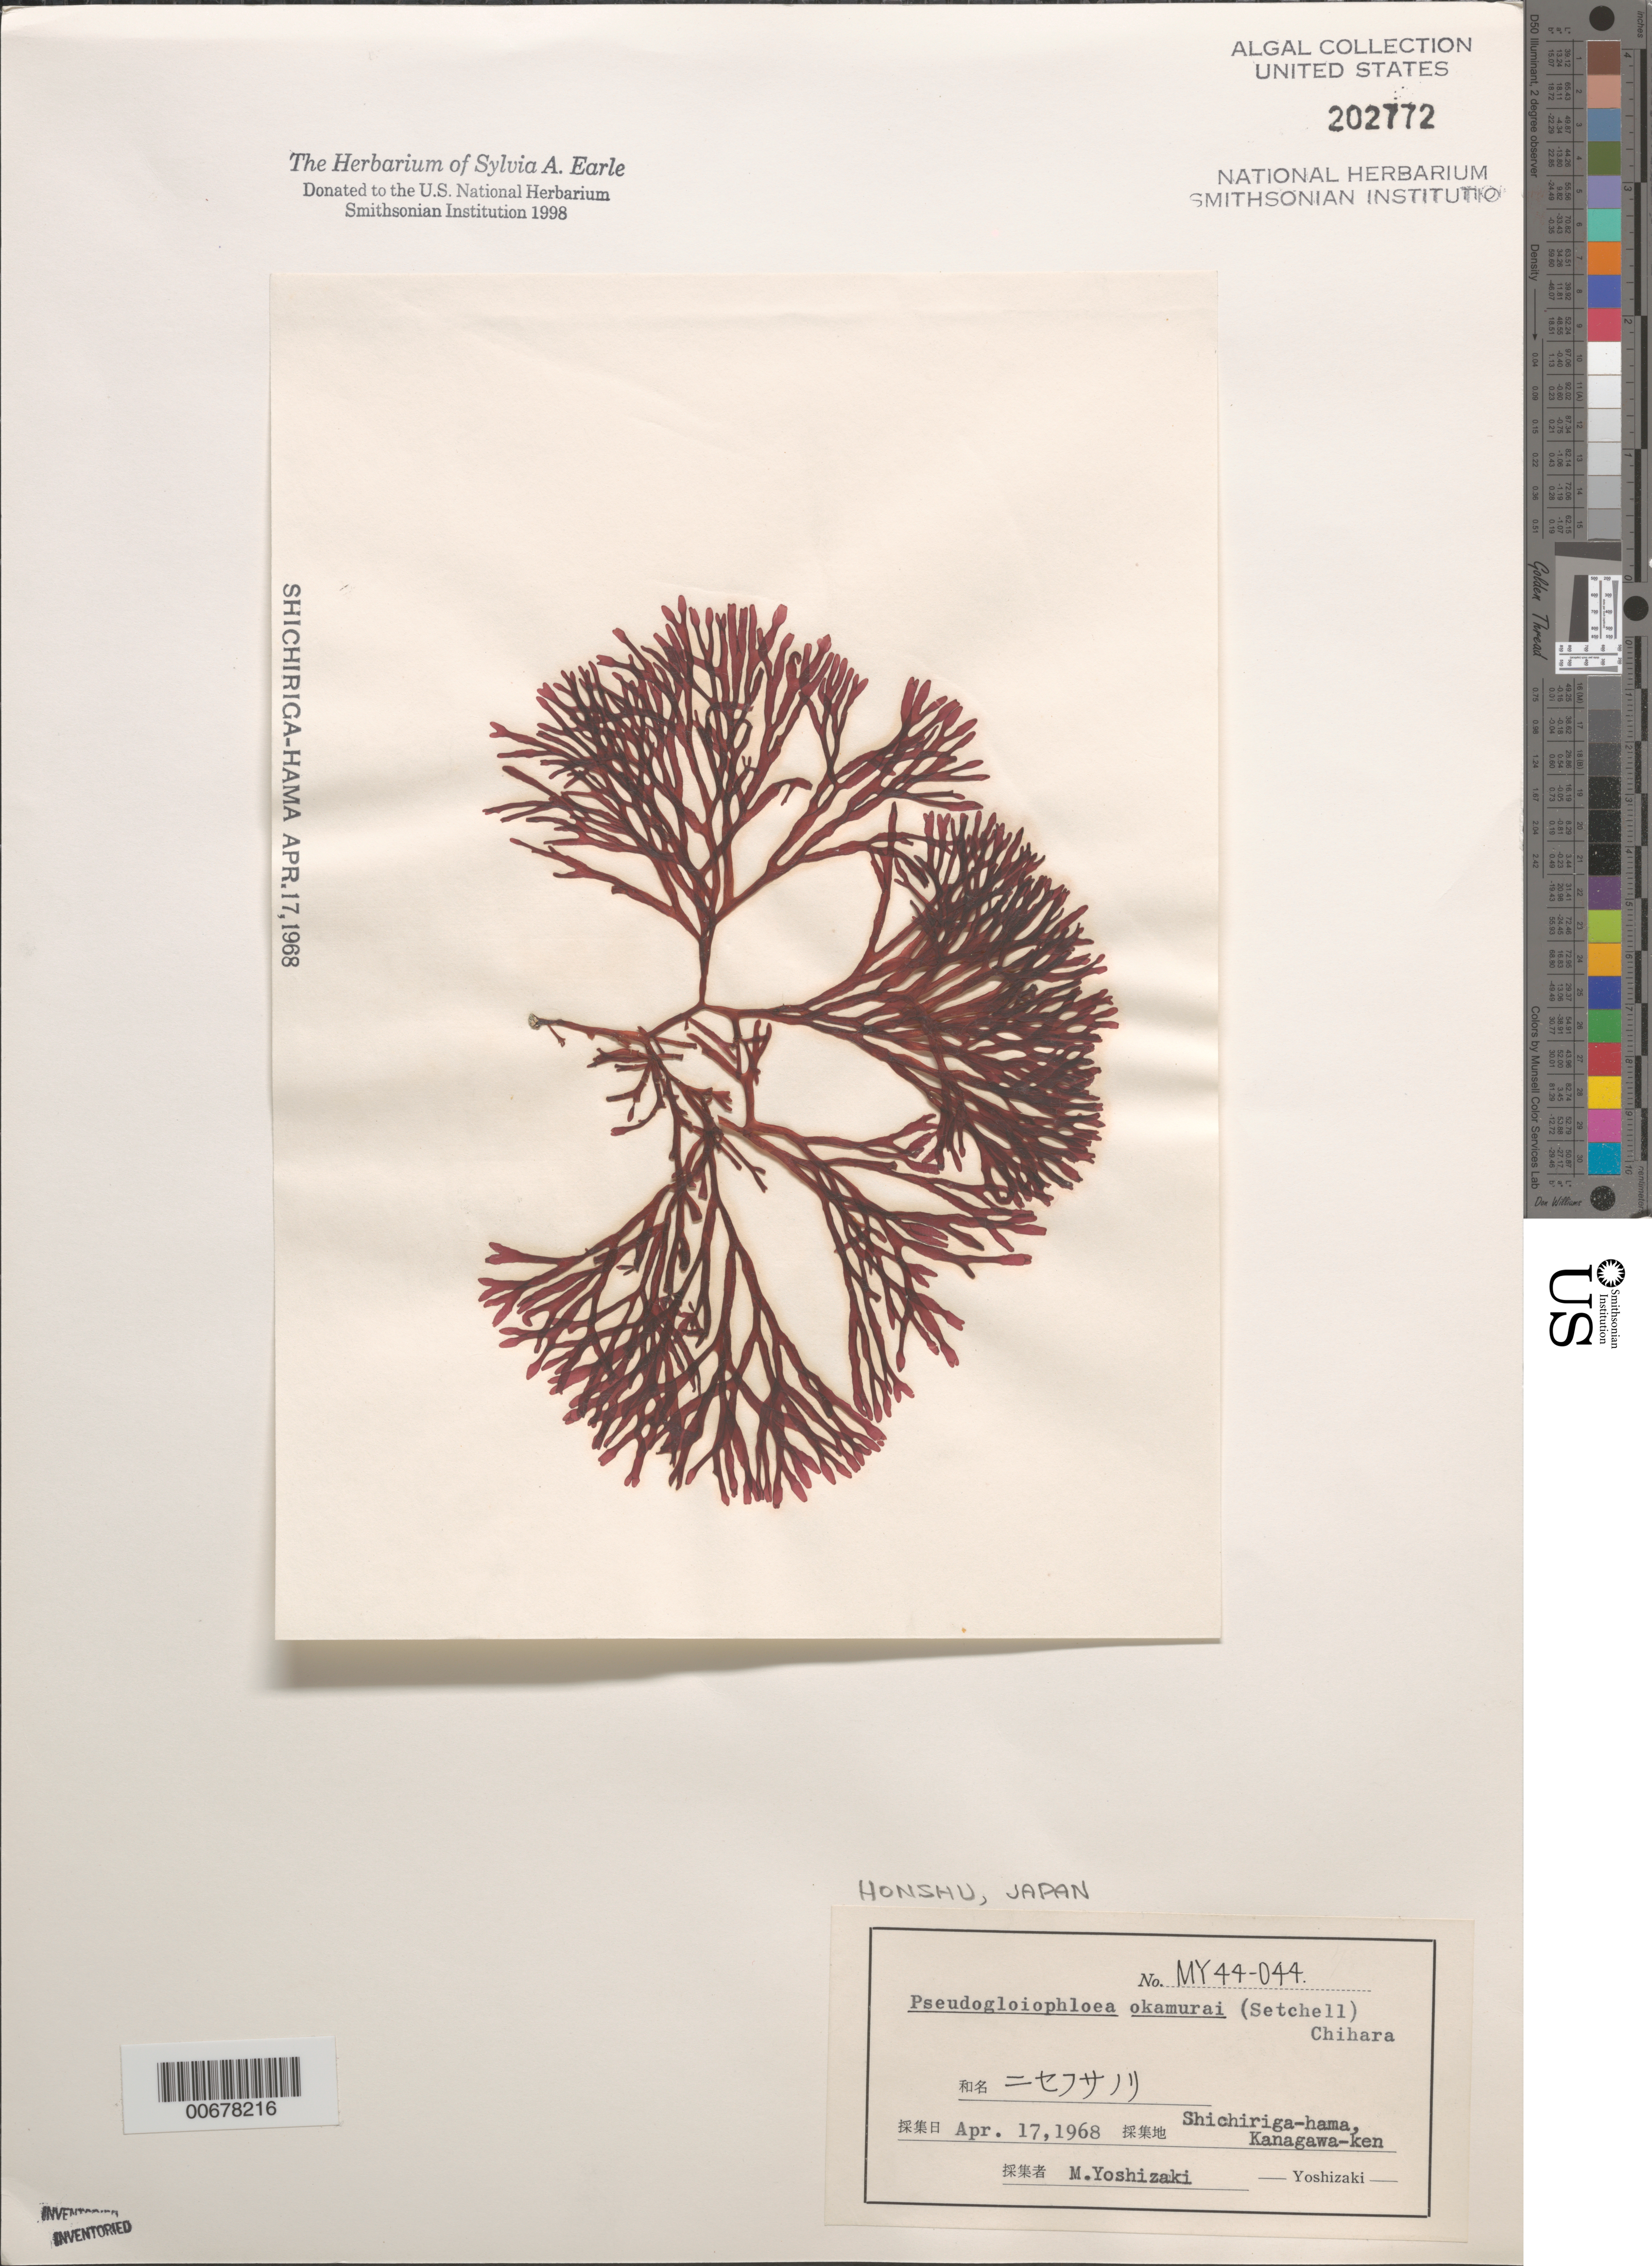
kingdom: Plantae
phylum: Rhodophyta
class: Florideophyceae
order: Nemaliales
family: Scinaiaceae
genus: Scinaia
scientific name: Scinaia okamurae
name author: (Setch.) Huisman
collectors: M. Yoshizaki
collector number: MY 44044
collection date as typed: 17 Apr 1968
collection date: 1968-04-17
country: Japan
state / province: Kanagawa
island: Honshu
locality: Shichiriga-hama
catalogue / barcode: US 202772